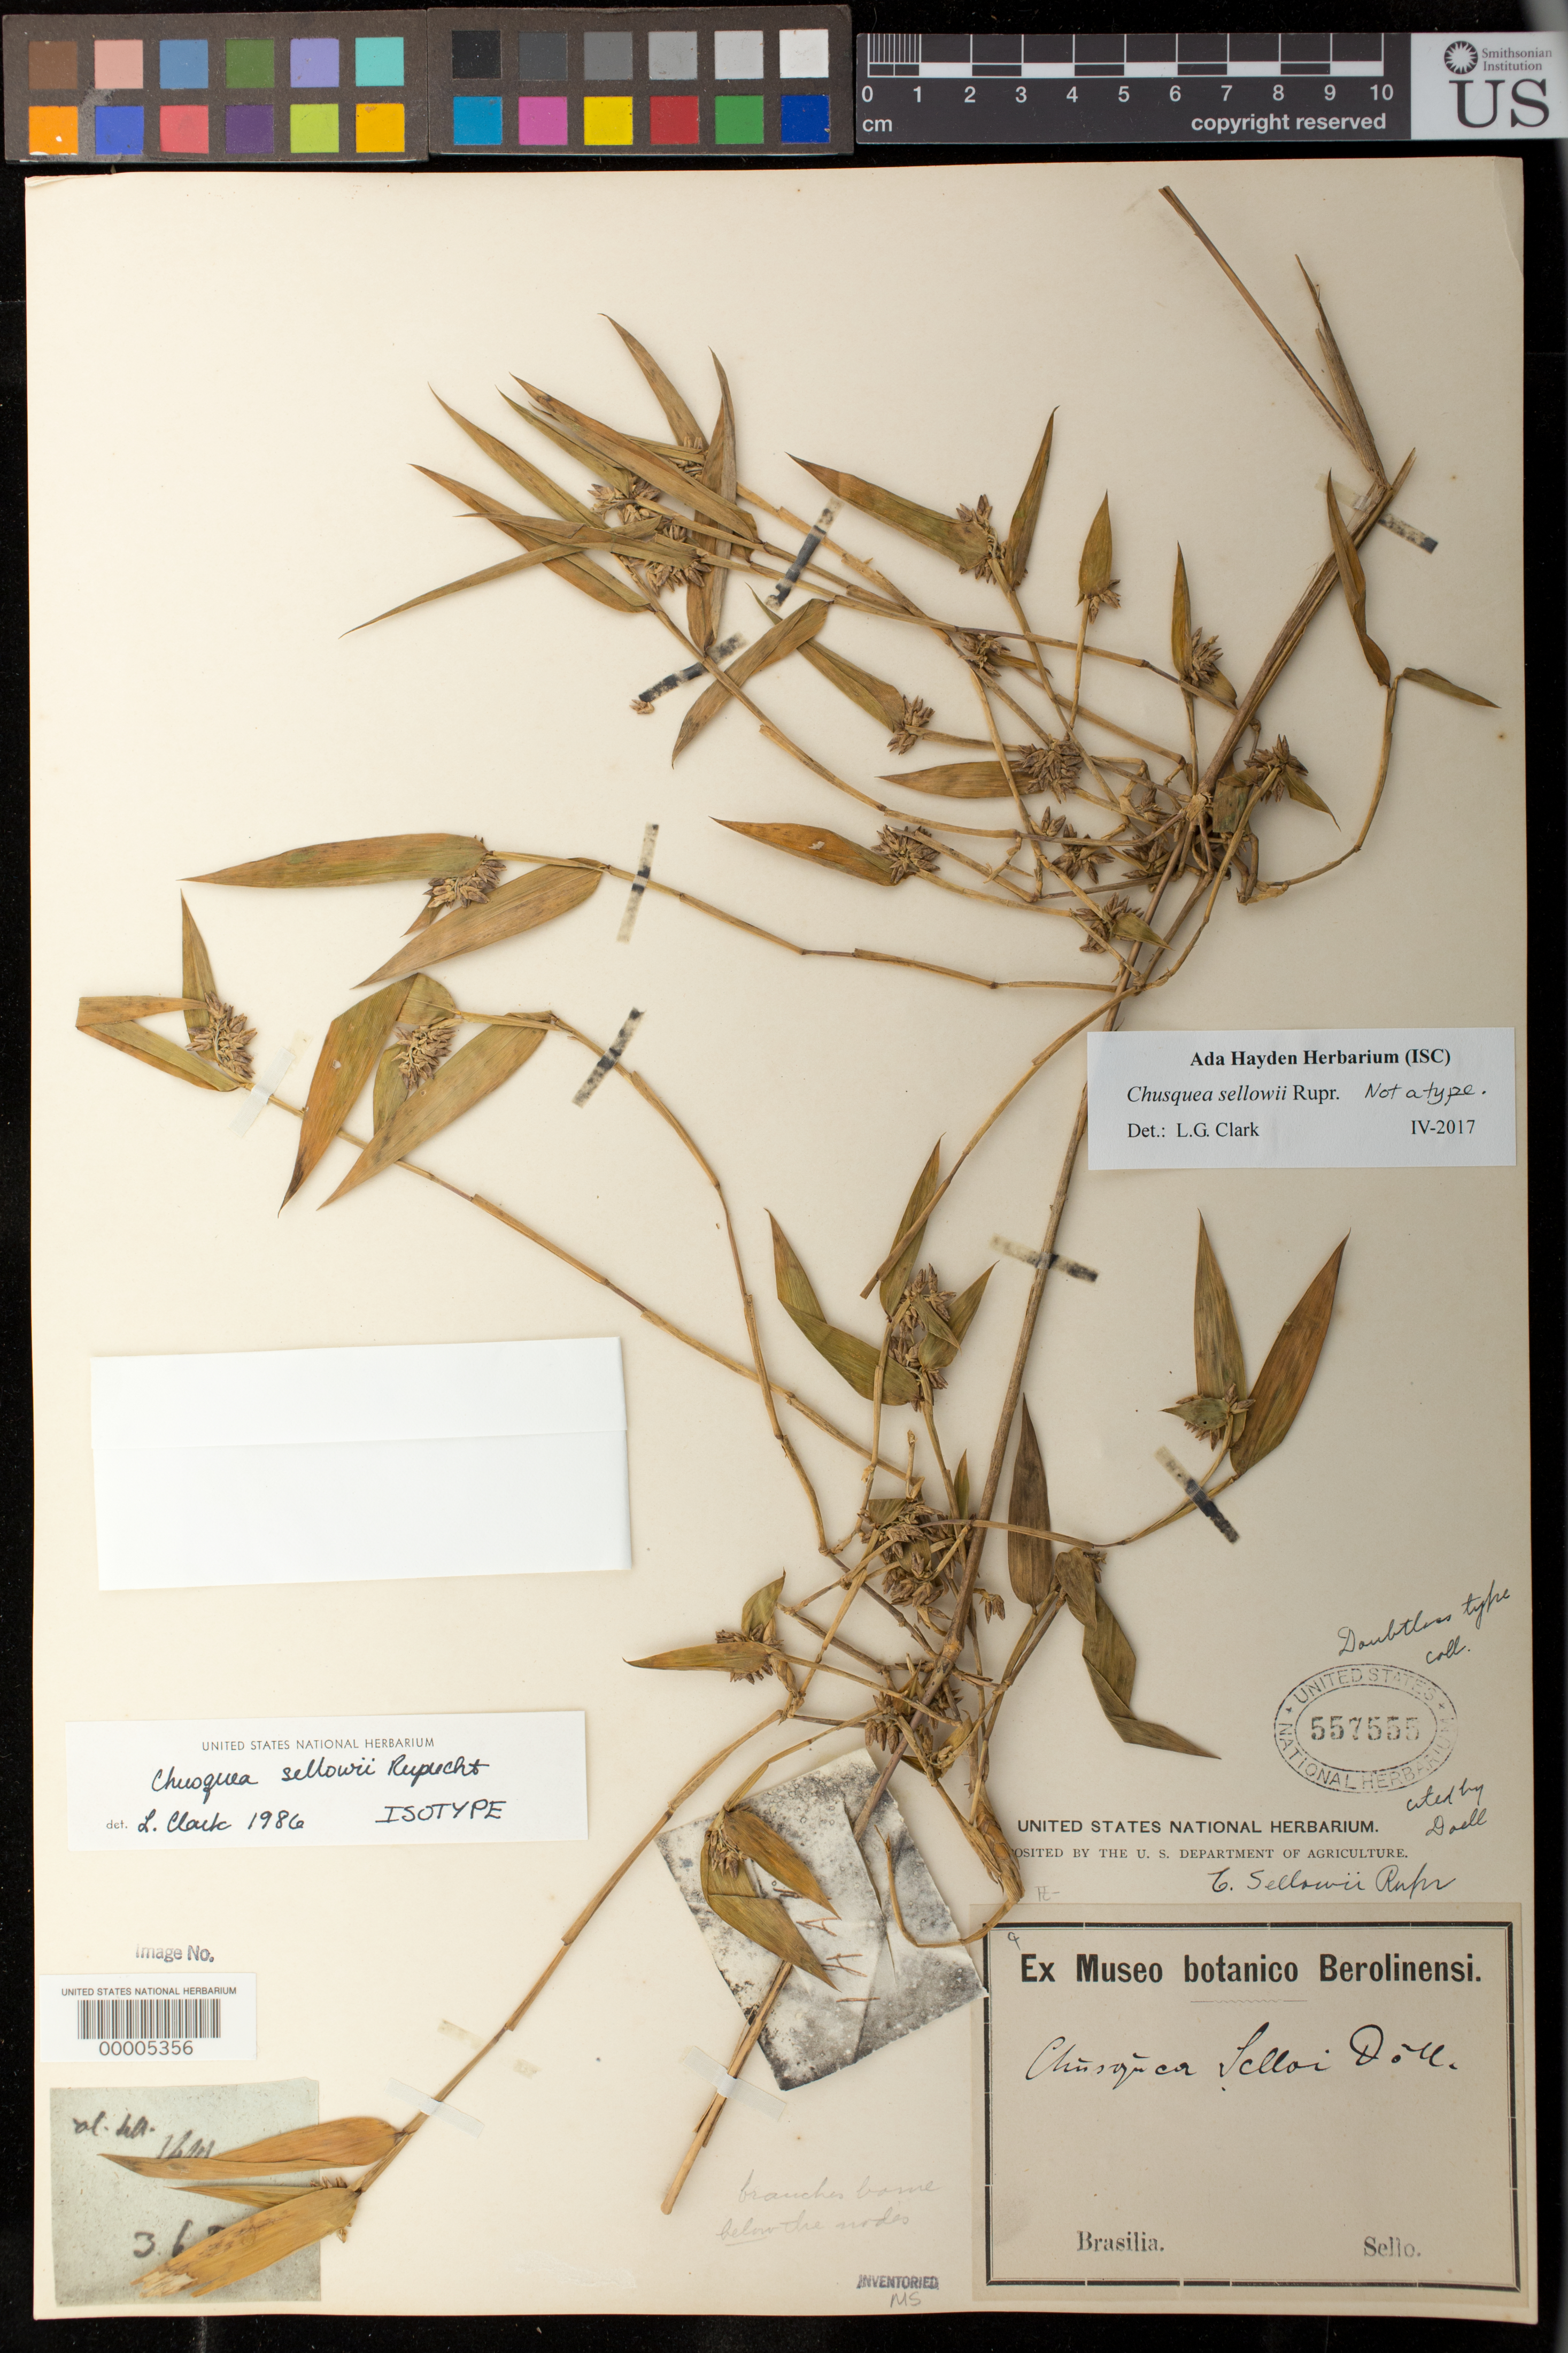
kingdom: Plantae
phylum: Tracheophyta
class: Liliopsida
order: Poales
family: Poaceae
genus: Chusquea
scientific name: Chusquea sellowii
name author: Rupr.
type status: Possible Type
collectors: F. Sellow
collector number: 1441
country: Brazil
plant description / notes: Annotated as isotype (1986) and later (2017) "not a type" by L.G. Clark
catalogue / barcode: US 557555